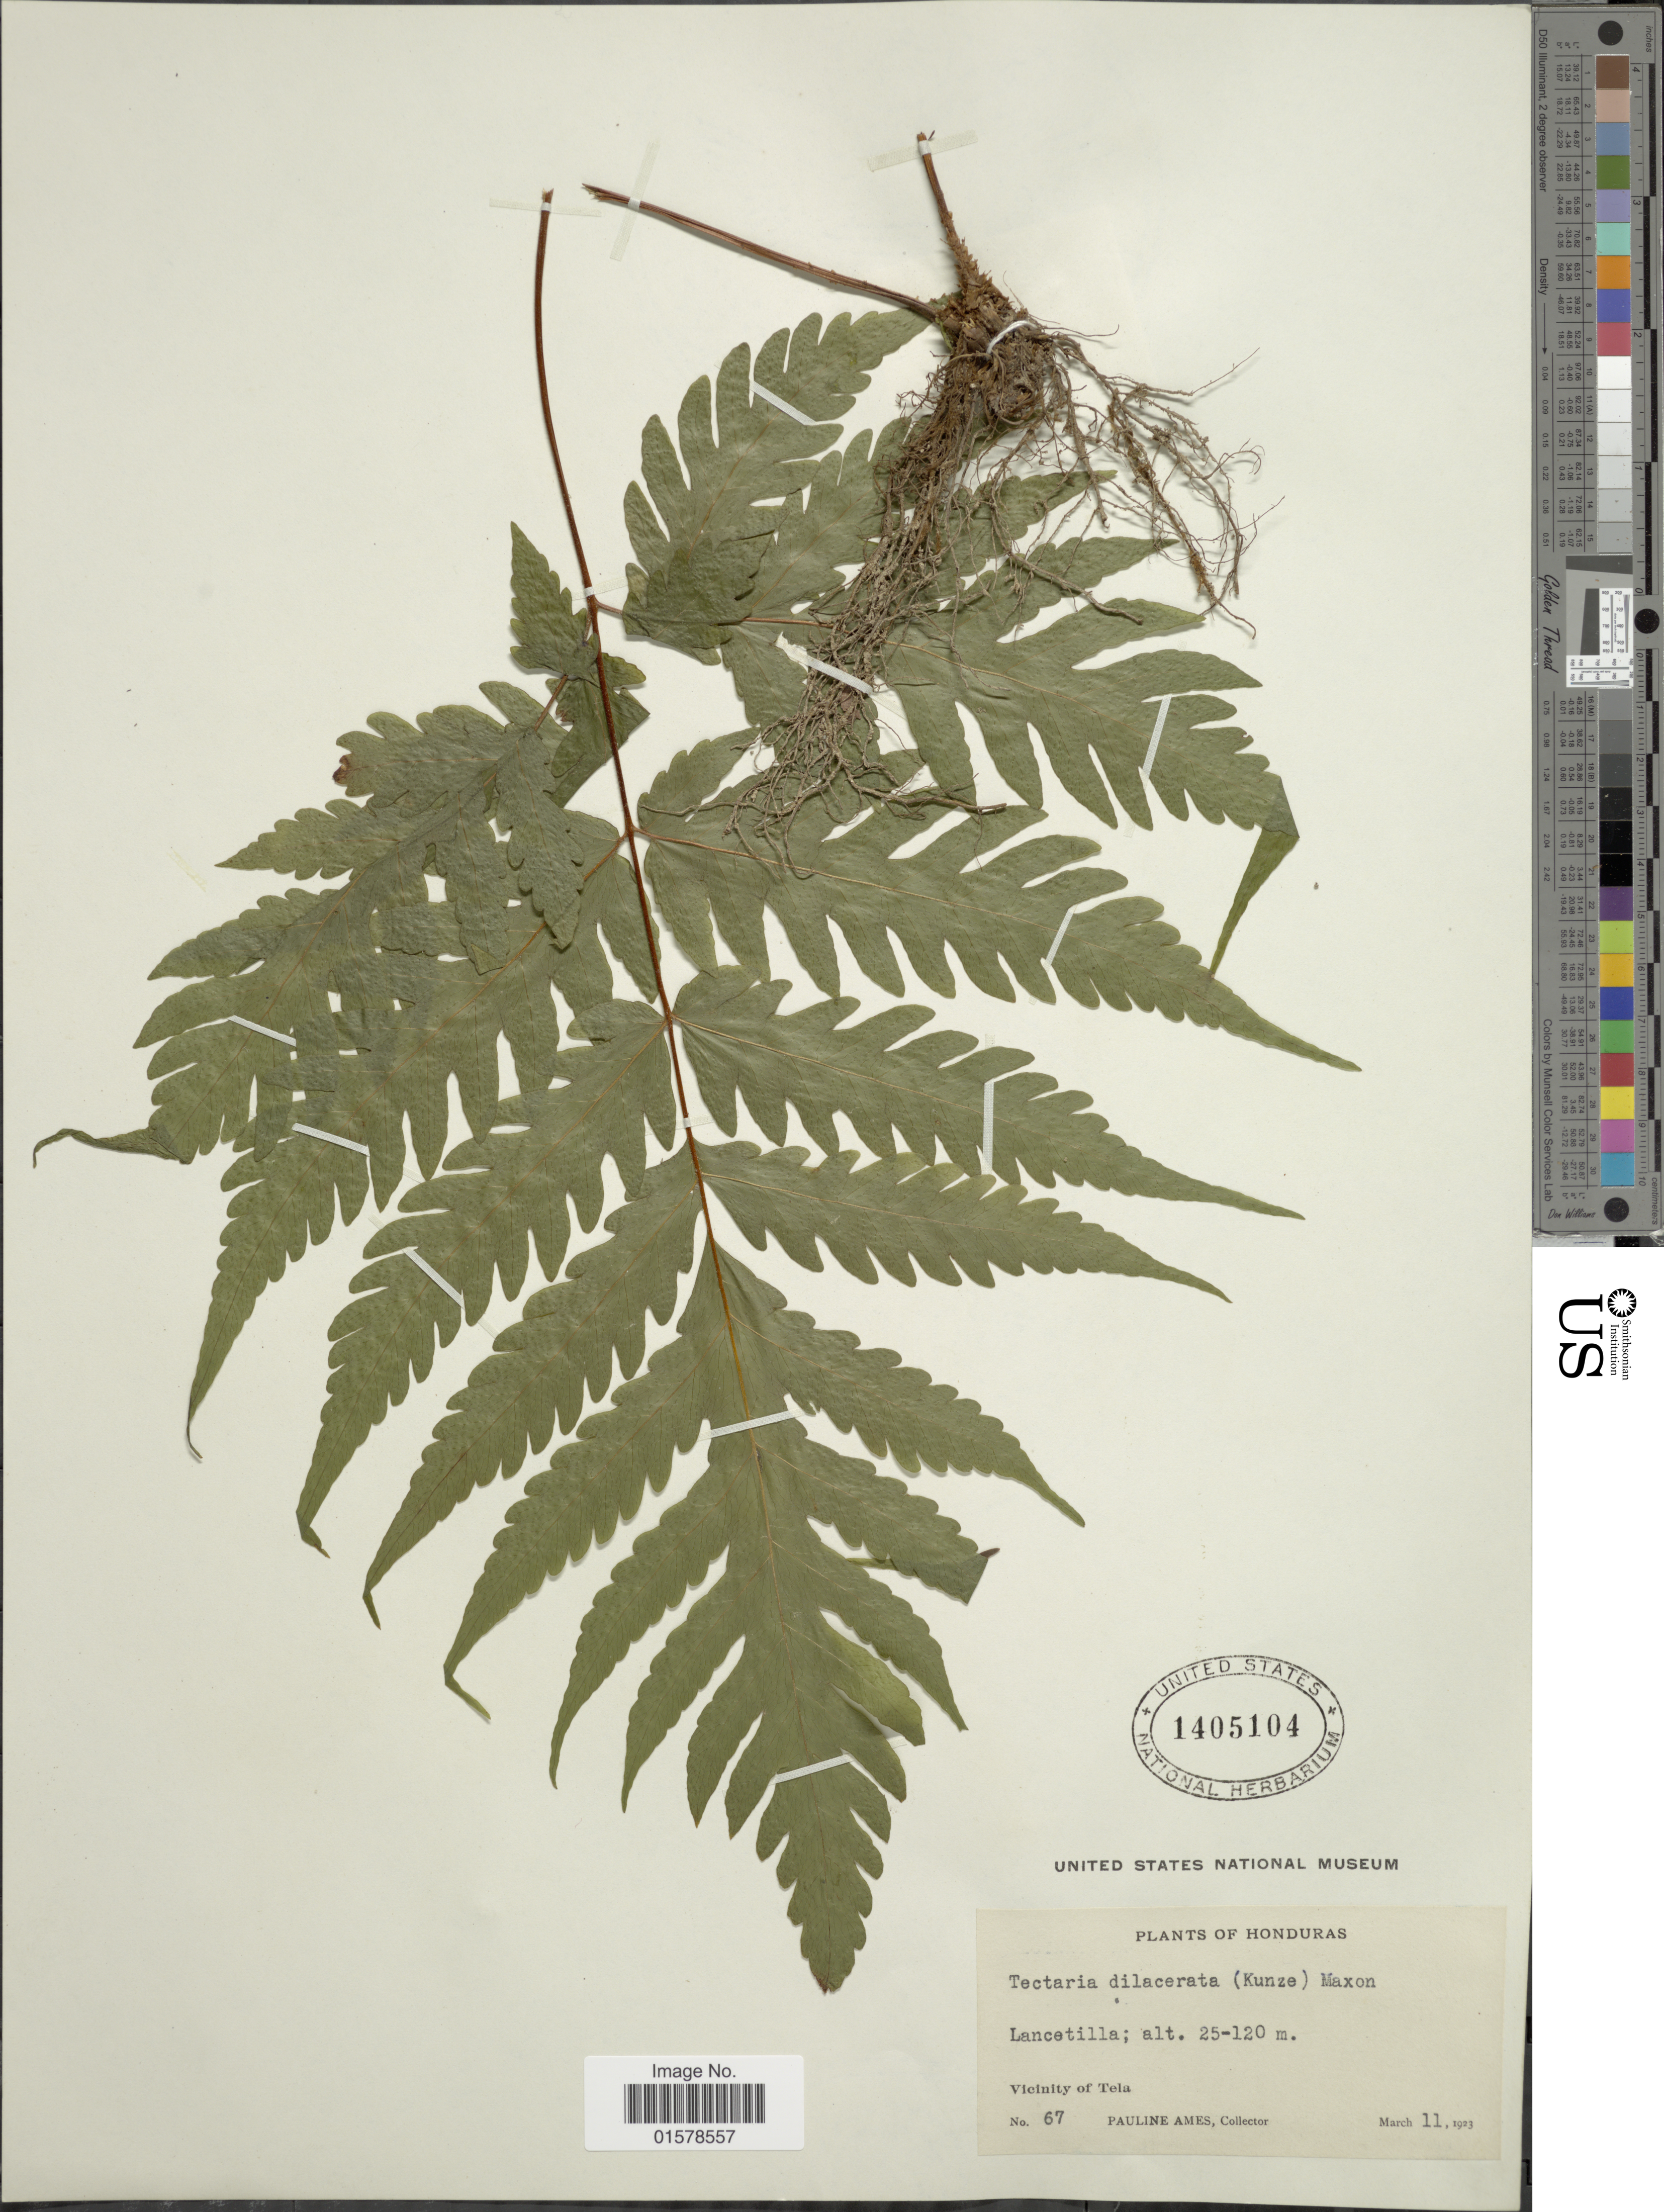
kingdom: Plantae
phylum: Tracheophyta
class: Polypodiopsida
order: Polypodiales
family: Tectariaceae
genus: Tectaria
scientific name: Tectaria mexicana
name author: (Fée) C.V. Morton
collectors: P. Ames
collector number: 67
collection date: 1923-03-11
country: Honduras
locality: Vicinity of Tela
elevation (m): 25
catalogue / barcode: US 1405104